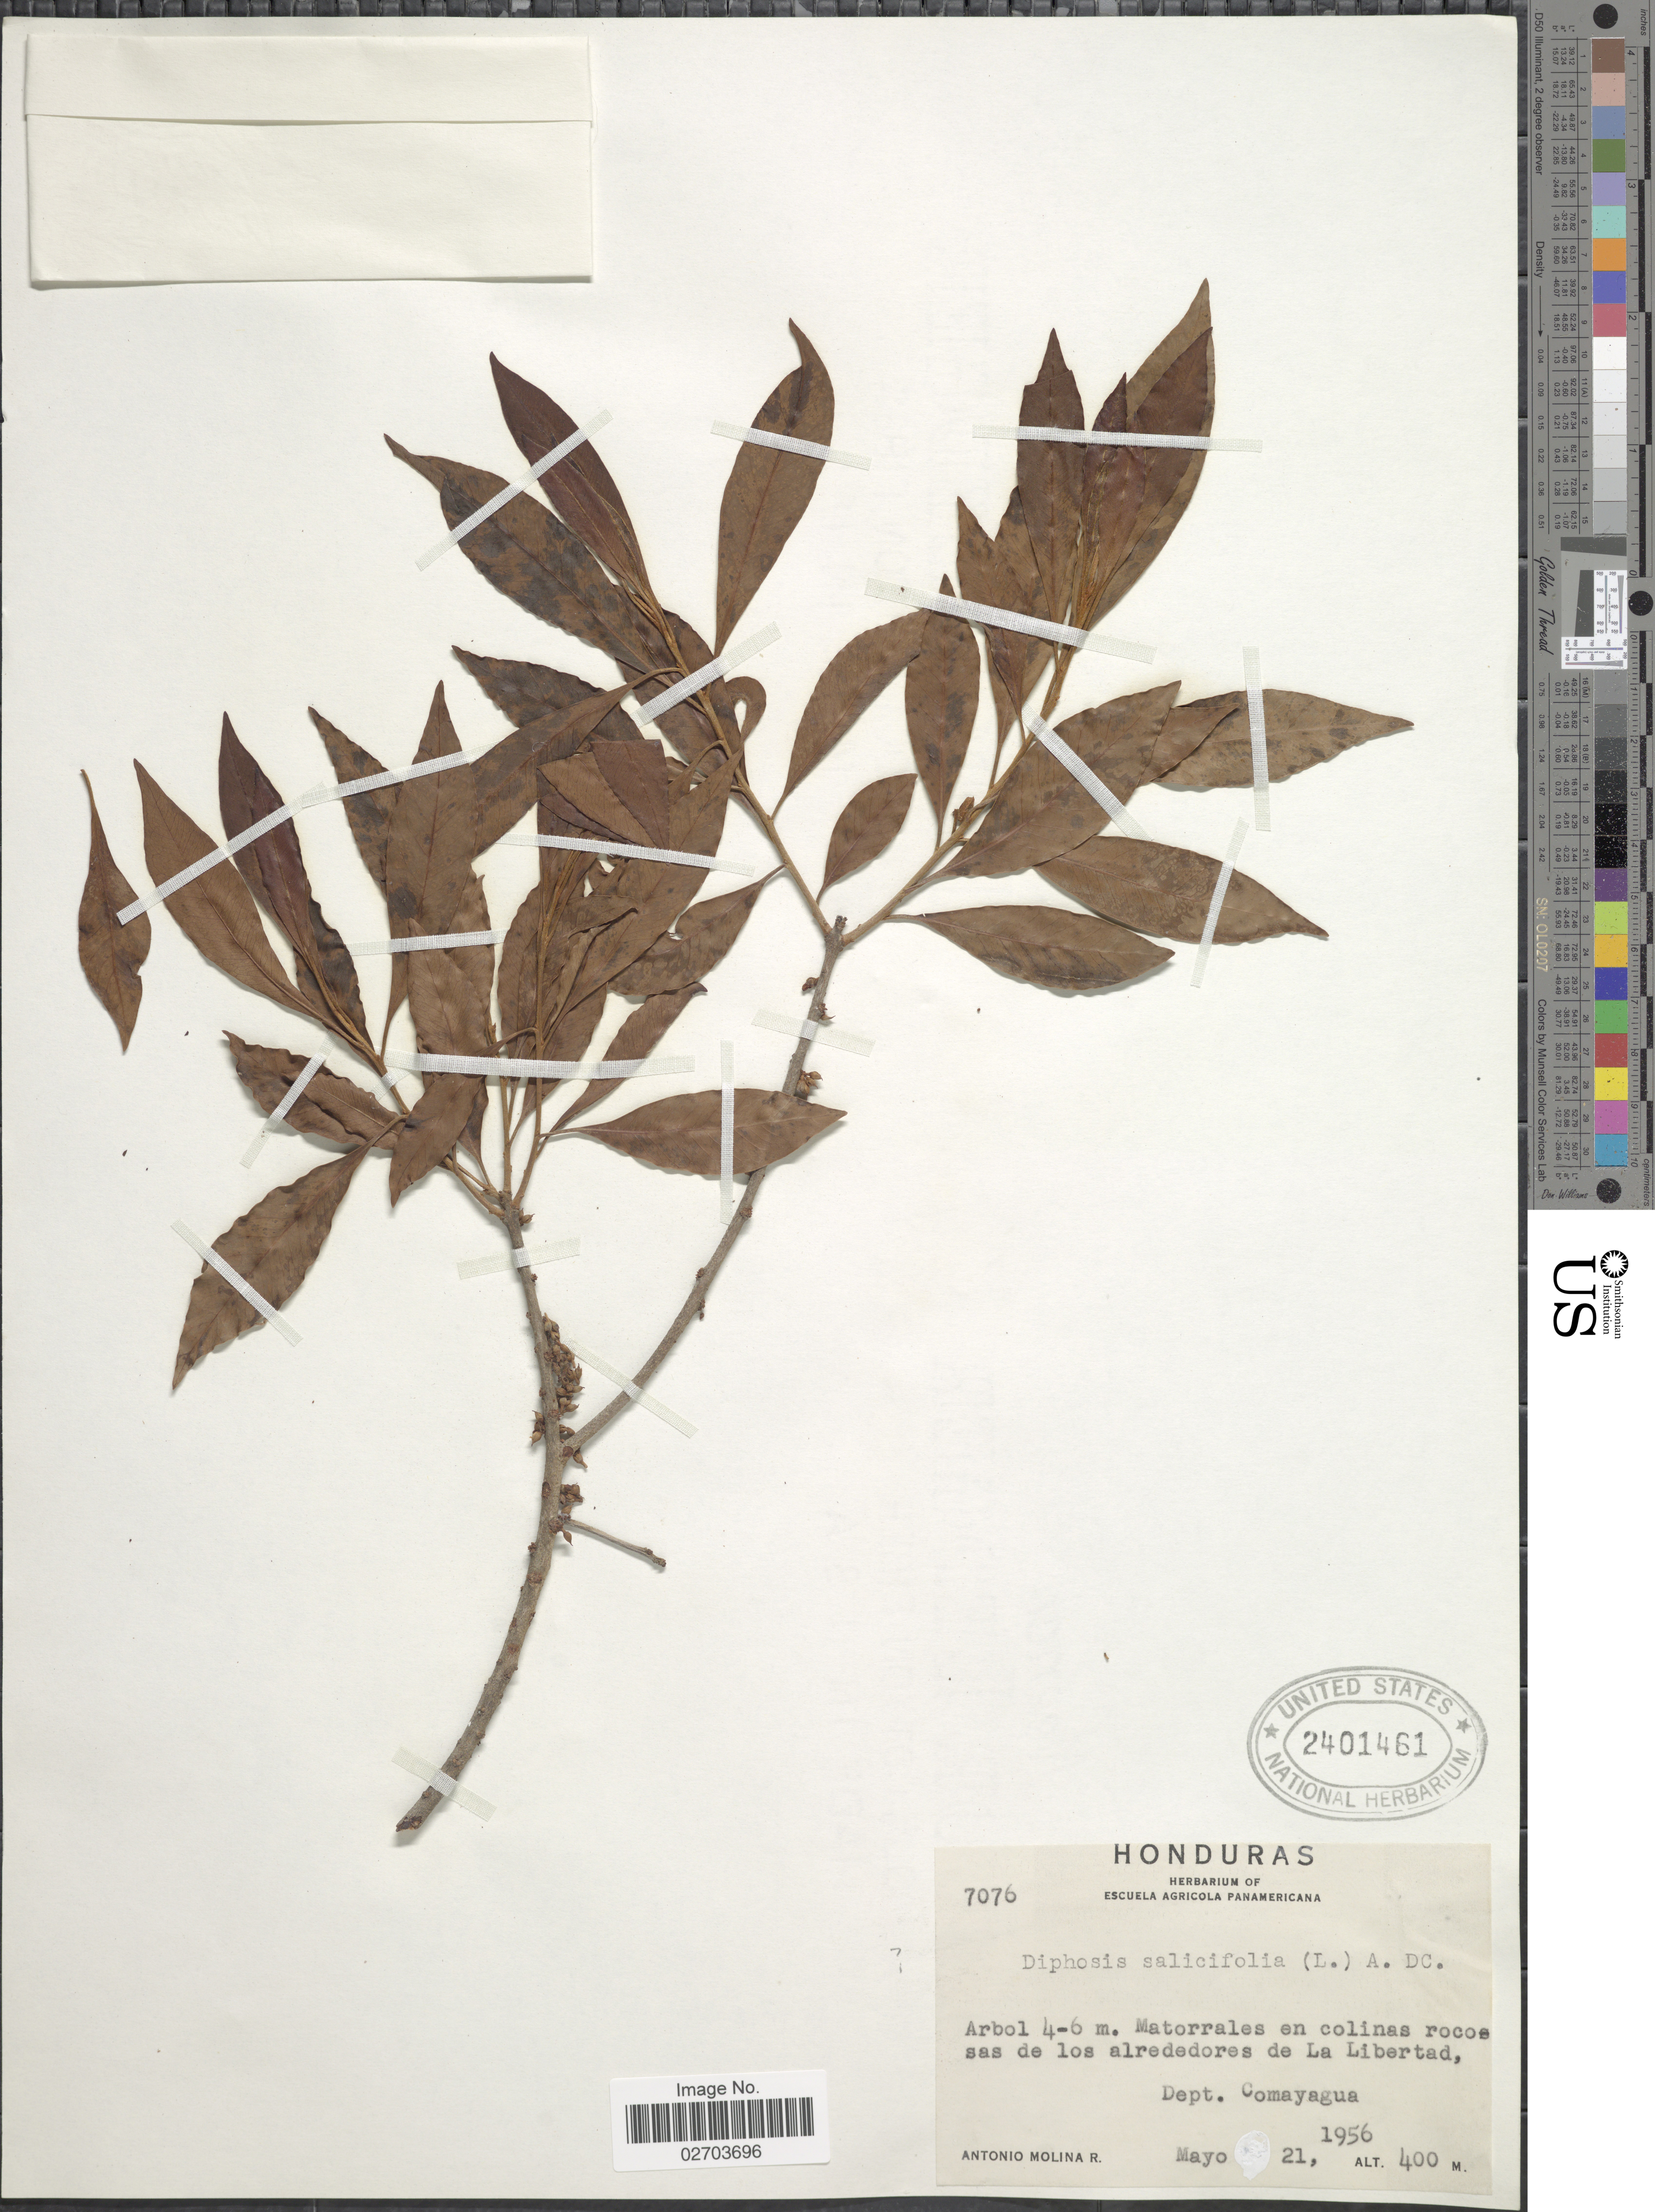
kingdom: Plantae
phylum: Tracheophyta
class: Magnoliopsida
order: Ericales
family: Sapotaceae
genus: Sideroxylon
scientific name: Sideroxylon salicifolium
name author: (L.) Lam.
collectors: A. Molina R.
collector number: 7076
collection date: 1956-05-21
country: Honduras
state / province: Comayagua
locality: Matorrales en colinas rocosas de los alrededores de La Libertad.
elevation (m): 400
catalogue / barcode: US 2401461